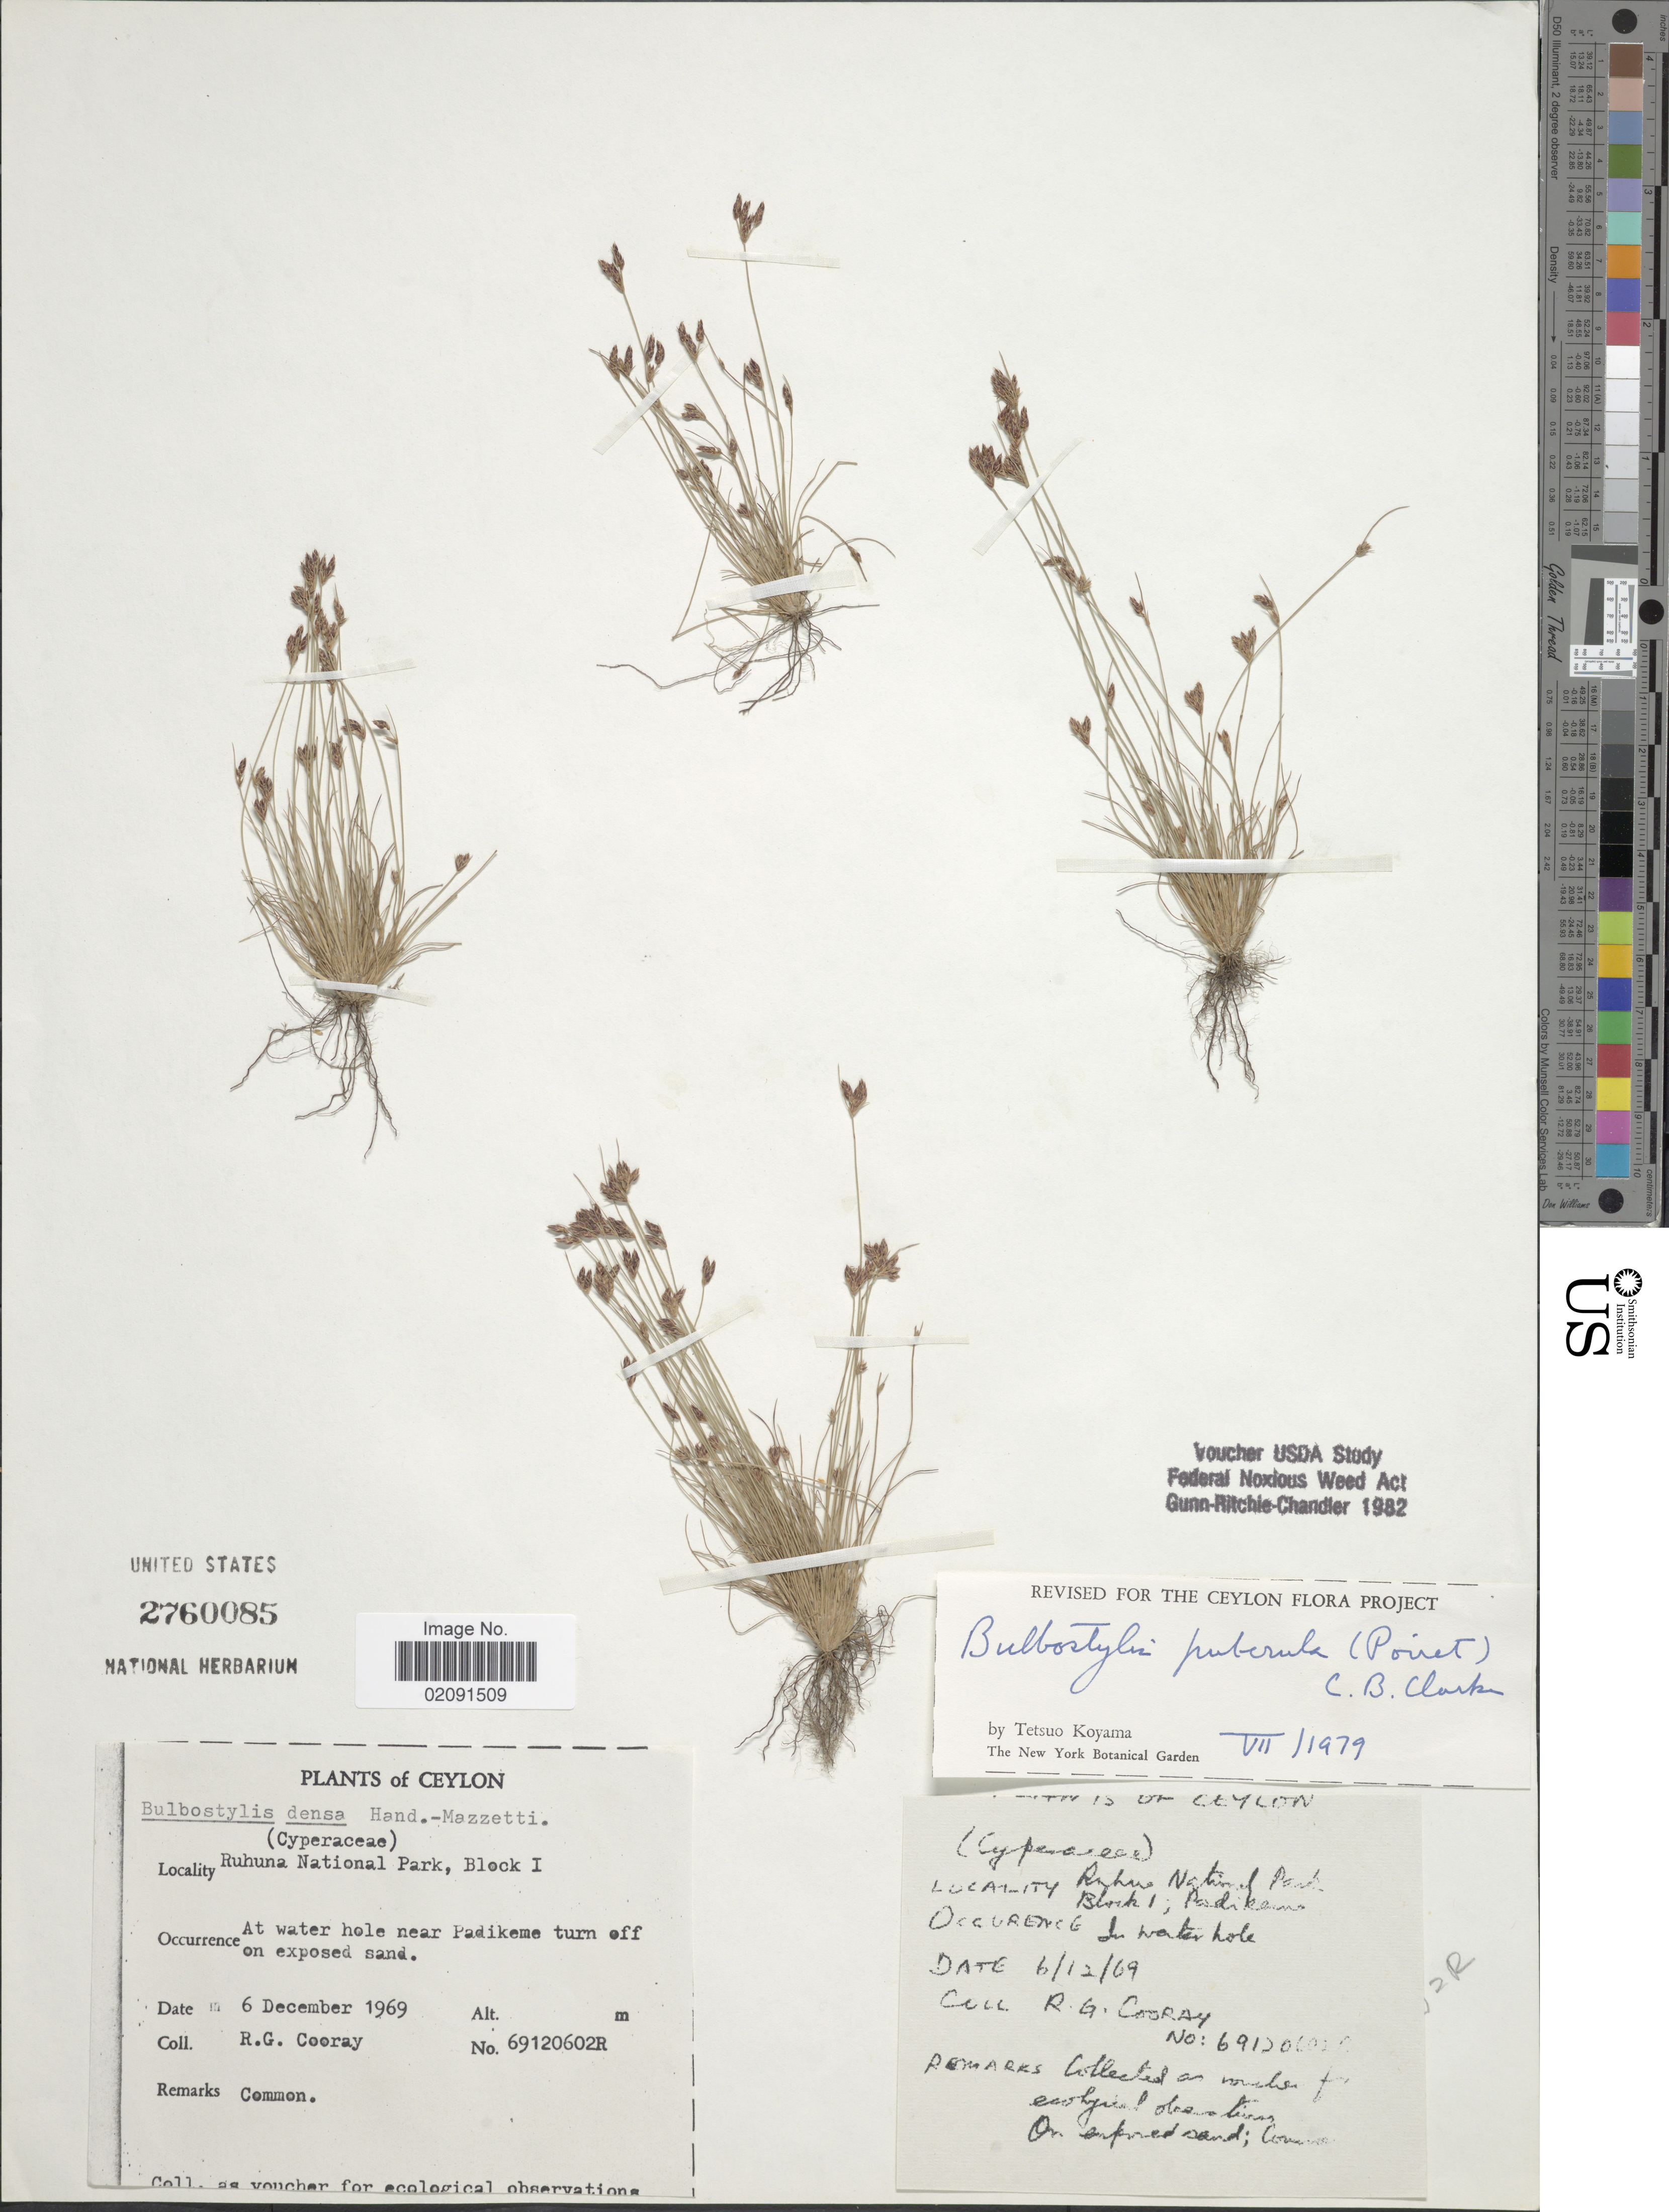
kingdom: Plantae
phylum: Tracheophyta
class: Liliopsida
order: Poales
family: Cyperaceae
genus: Bulbostylis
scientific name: Bulbostylis thouarsii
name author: (Roem. & Schult.) ex Veldkamp & Verloove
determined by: Strong, Mark T., (BOT), Smithsonian Institution - National Museum of Natural History (UNITED STATES)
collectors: R. Cooray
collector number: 69120602R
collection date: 1969-12-06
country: Sri Lanka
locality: Ceylon, Ruhuna National Park, Block I, at water hole near Padikeme turn off on exposed sand.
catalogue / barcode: US 2760085